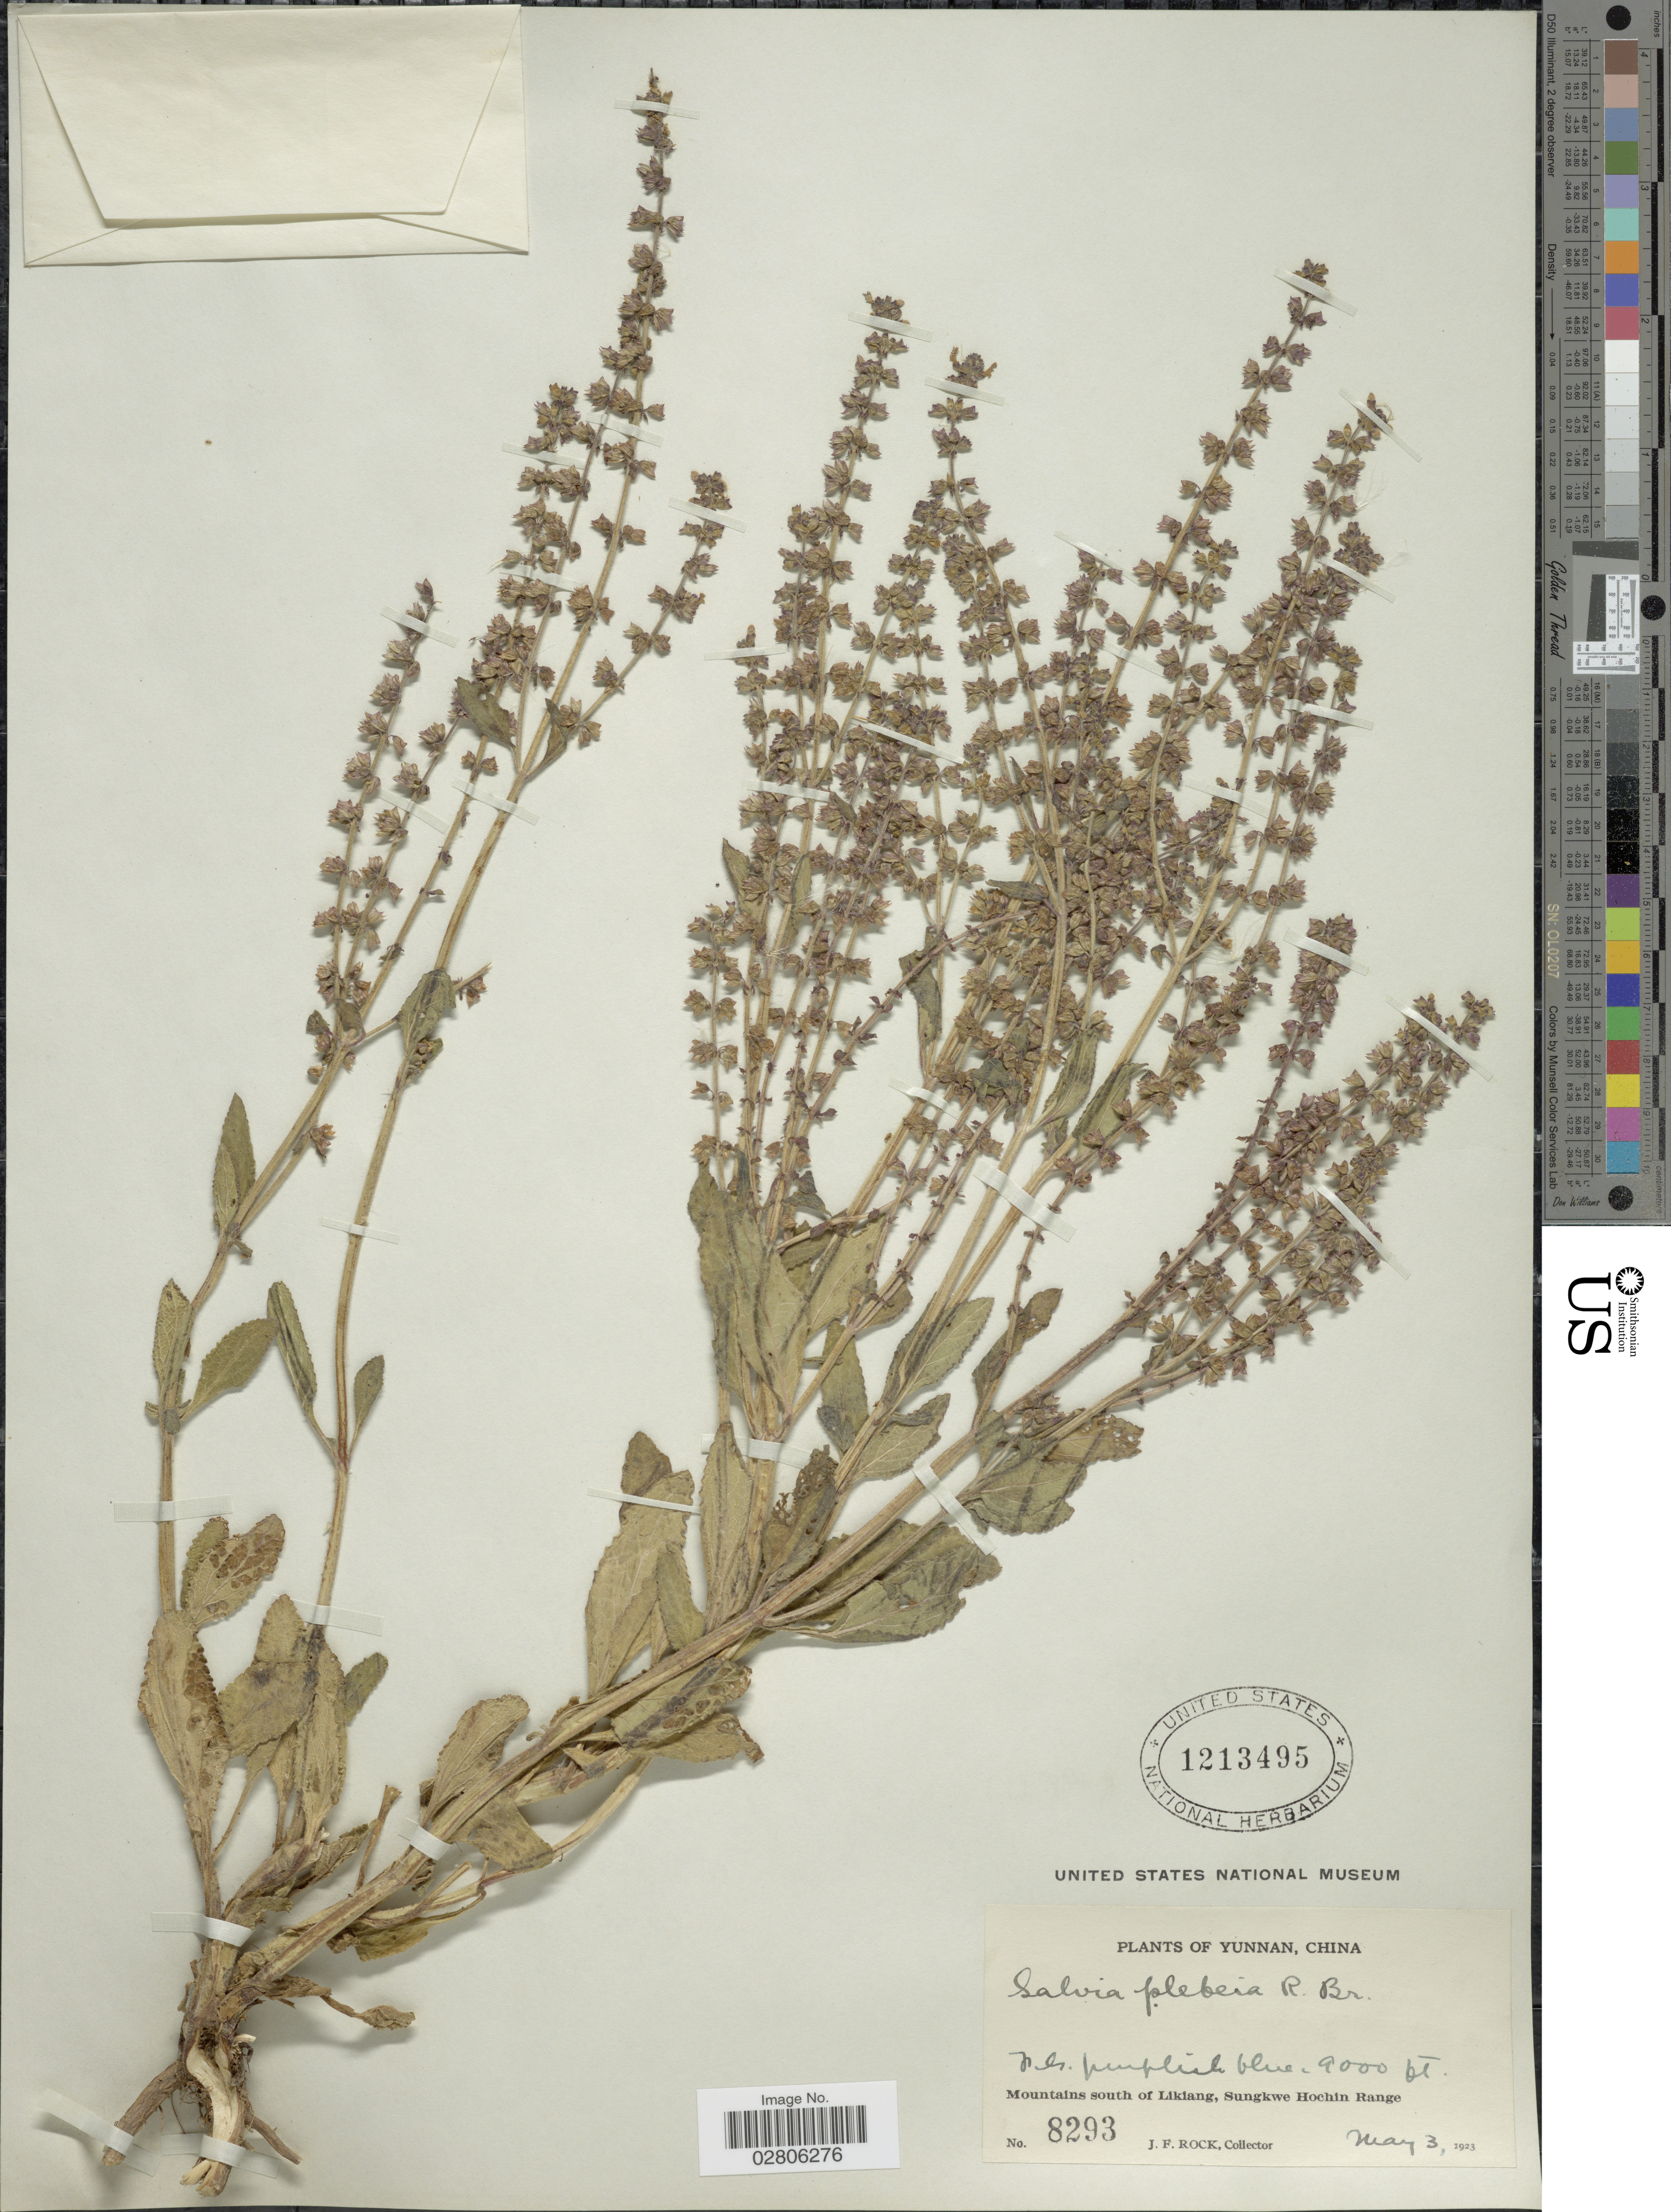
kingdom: Plantae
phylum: Tracheophyta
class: Magnoliopsida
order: Lamiales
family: Lamiaceae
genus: Salvia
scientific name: Salvia plebeia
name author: R. Br.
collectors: J. Rock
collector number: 8293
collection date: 1923-05-03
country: China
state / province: Yunnan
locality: Mountains south of Likiang, Sungkwe Hochin Range.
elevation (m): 2743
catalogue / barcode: US 1213495